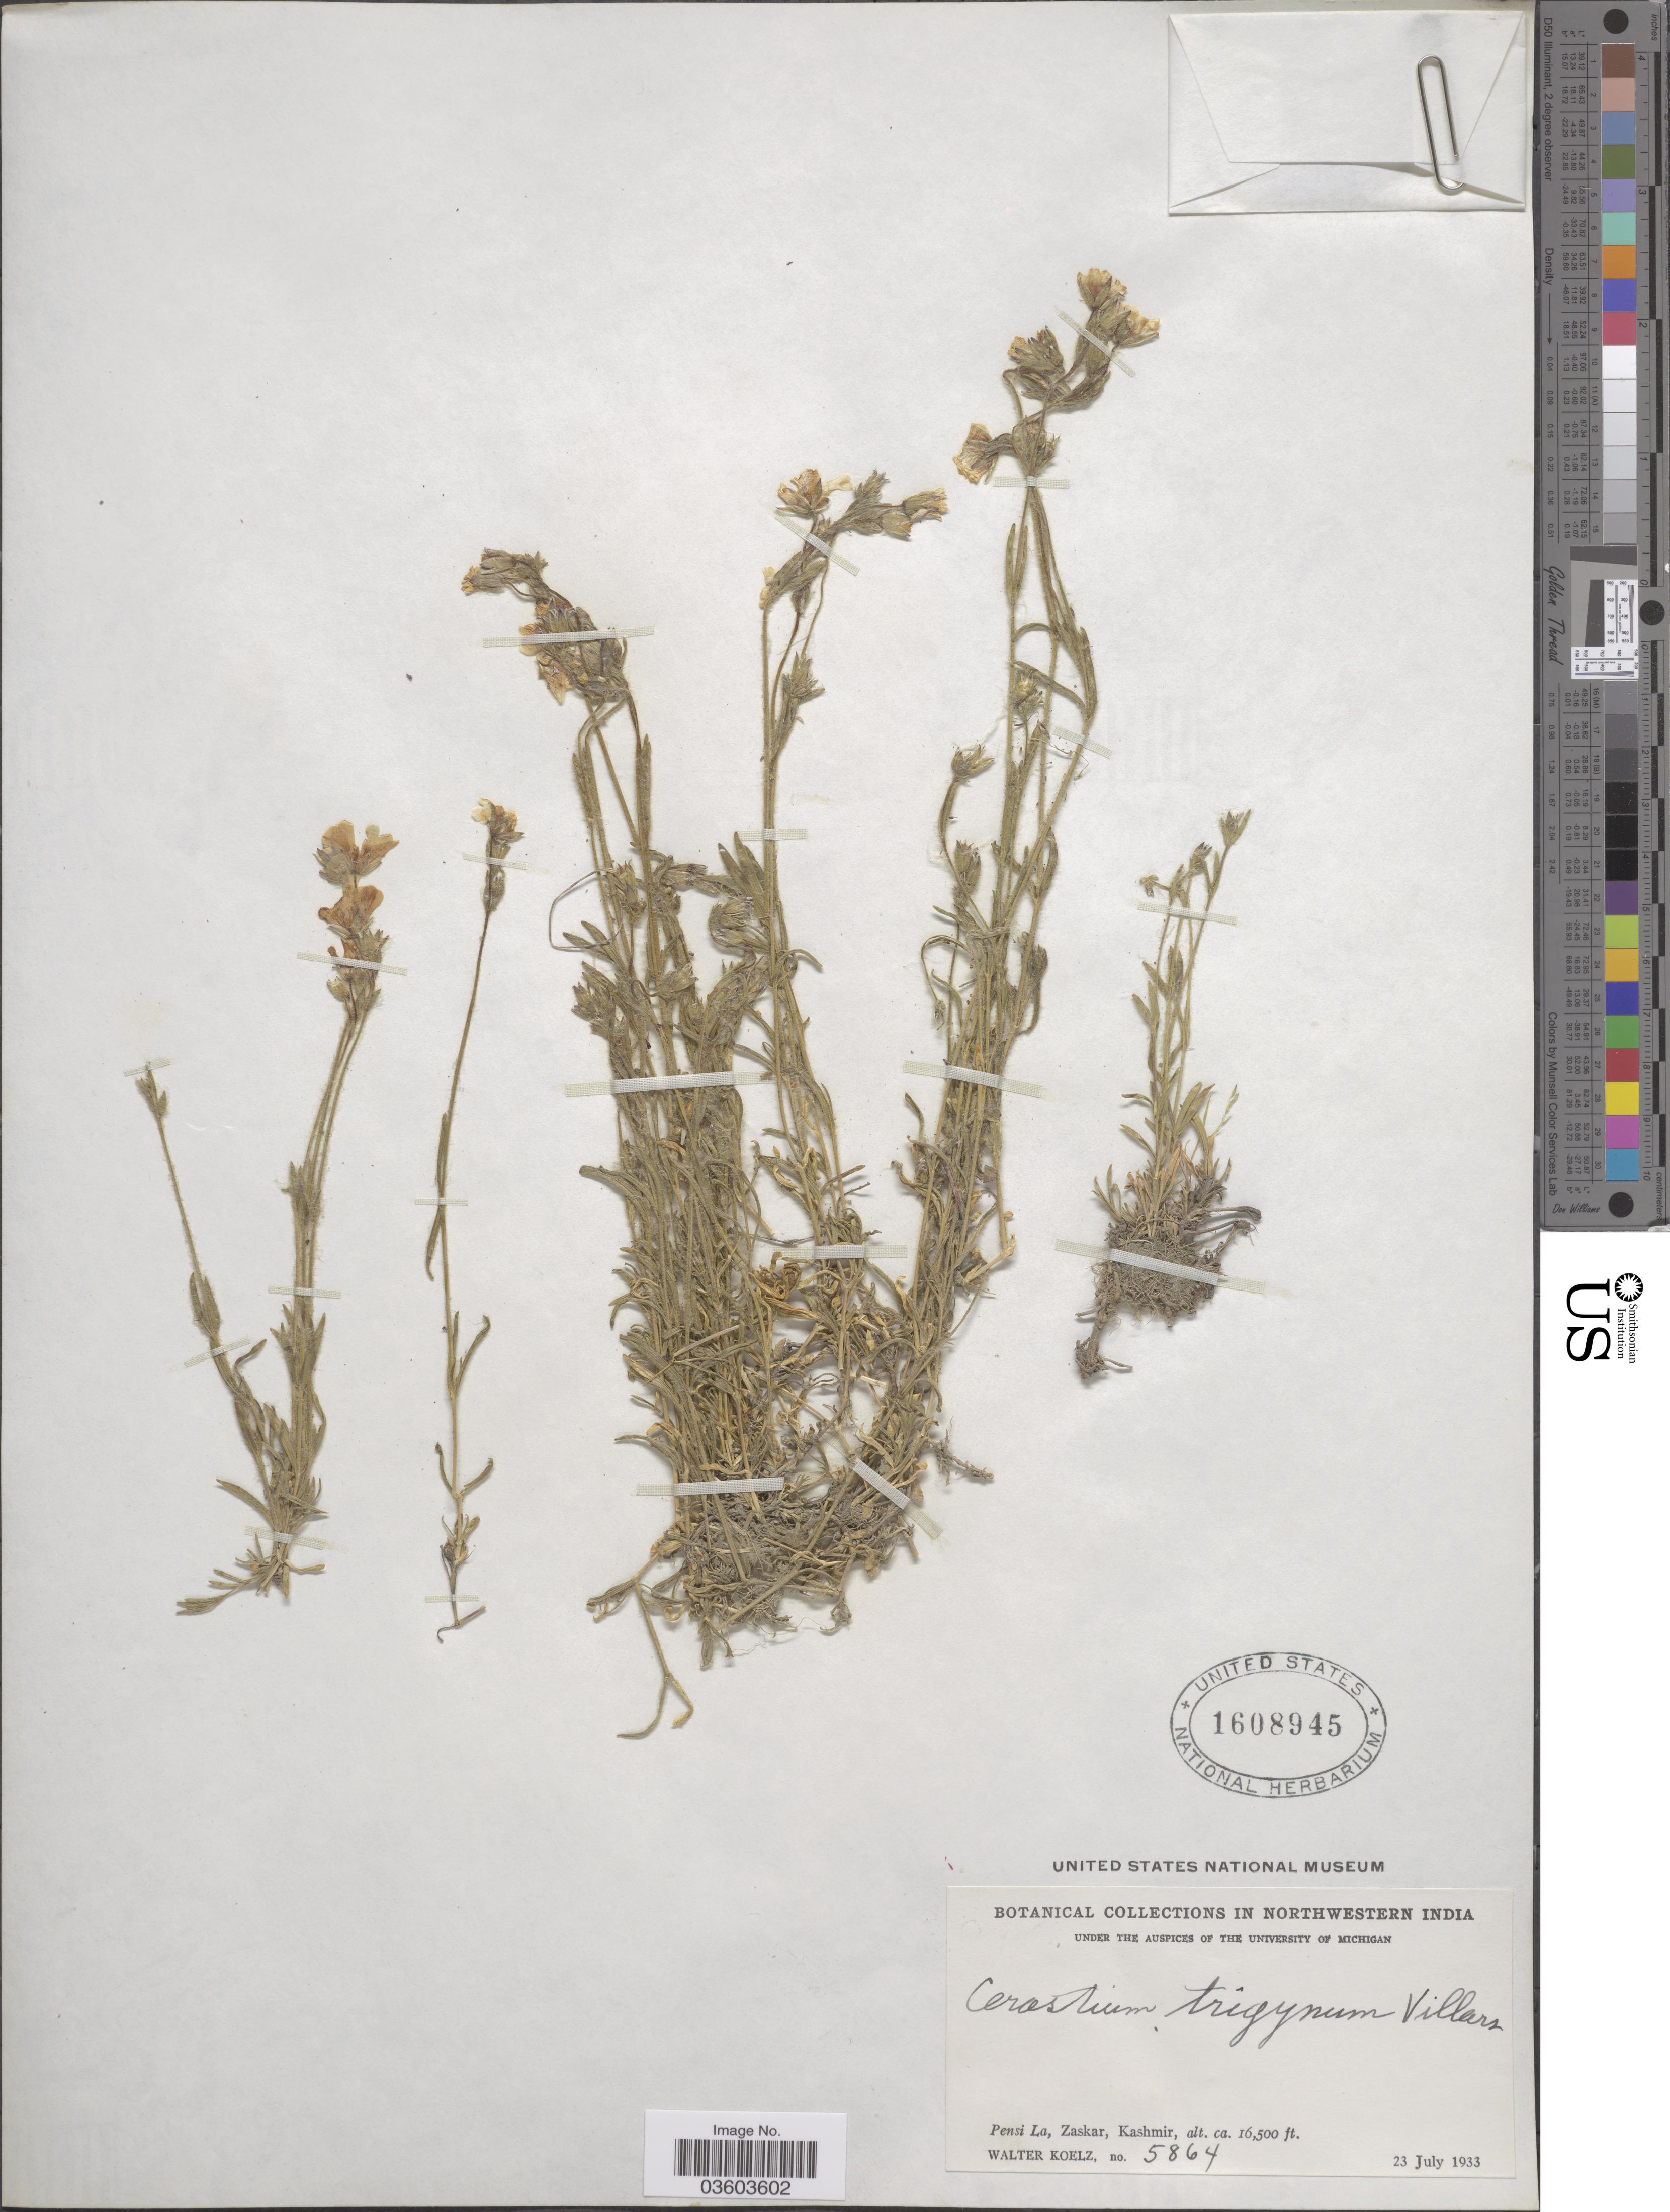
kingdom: Plantae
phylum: Tracheophyta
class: Magnoliopsida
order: Caryophyllales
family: Caryophyllaceae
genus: Dichodon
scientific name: Dichodon cerastoides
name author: (L.) Rchb.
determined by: U.S. National Herbarium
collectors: W. N. Koelz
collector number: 5864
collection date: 1933-07-23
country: India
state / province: Jammu and Kashmir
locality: Northwestern India. Pensi La, Zaskar, Kashmir.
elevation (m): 5029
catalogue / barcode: US 1608945